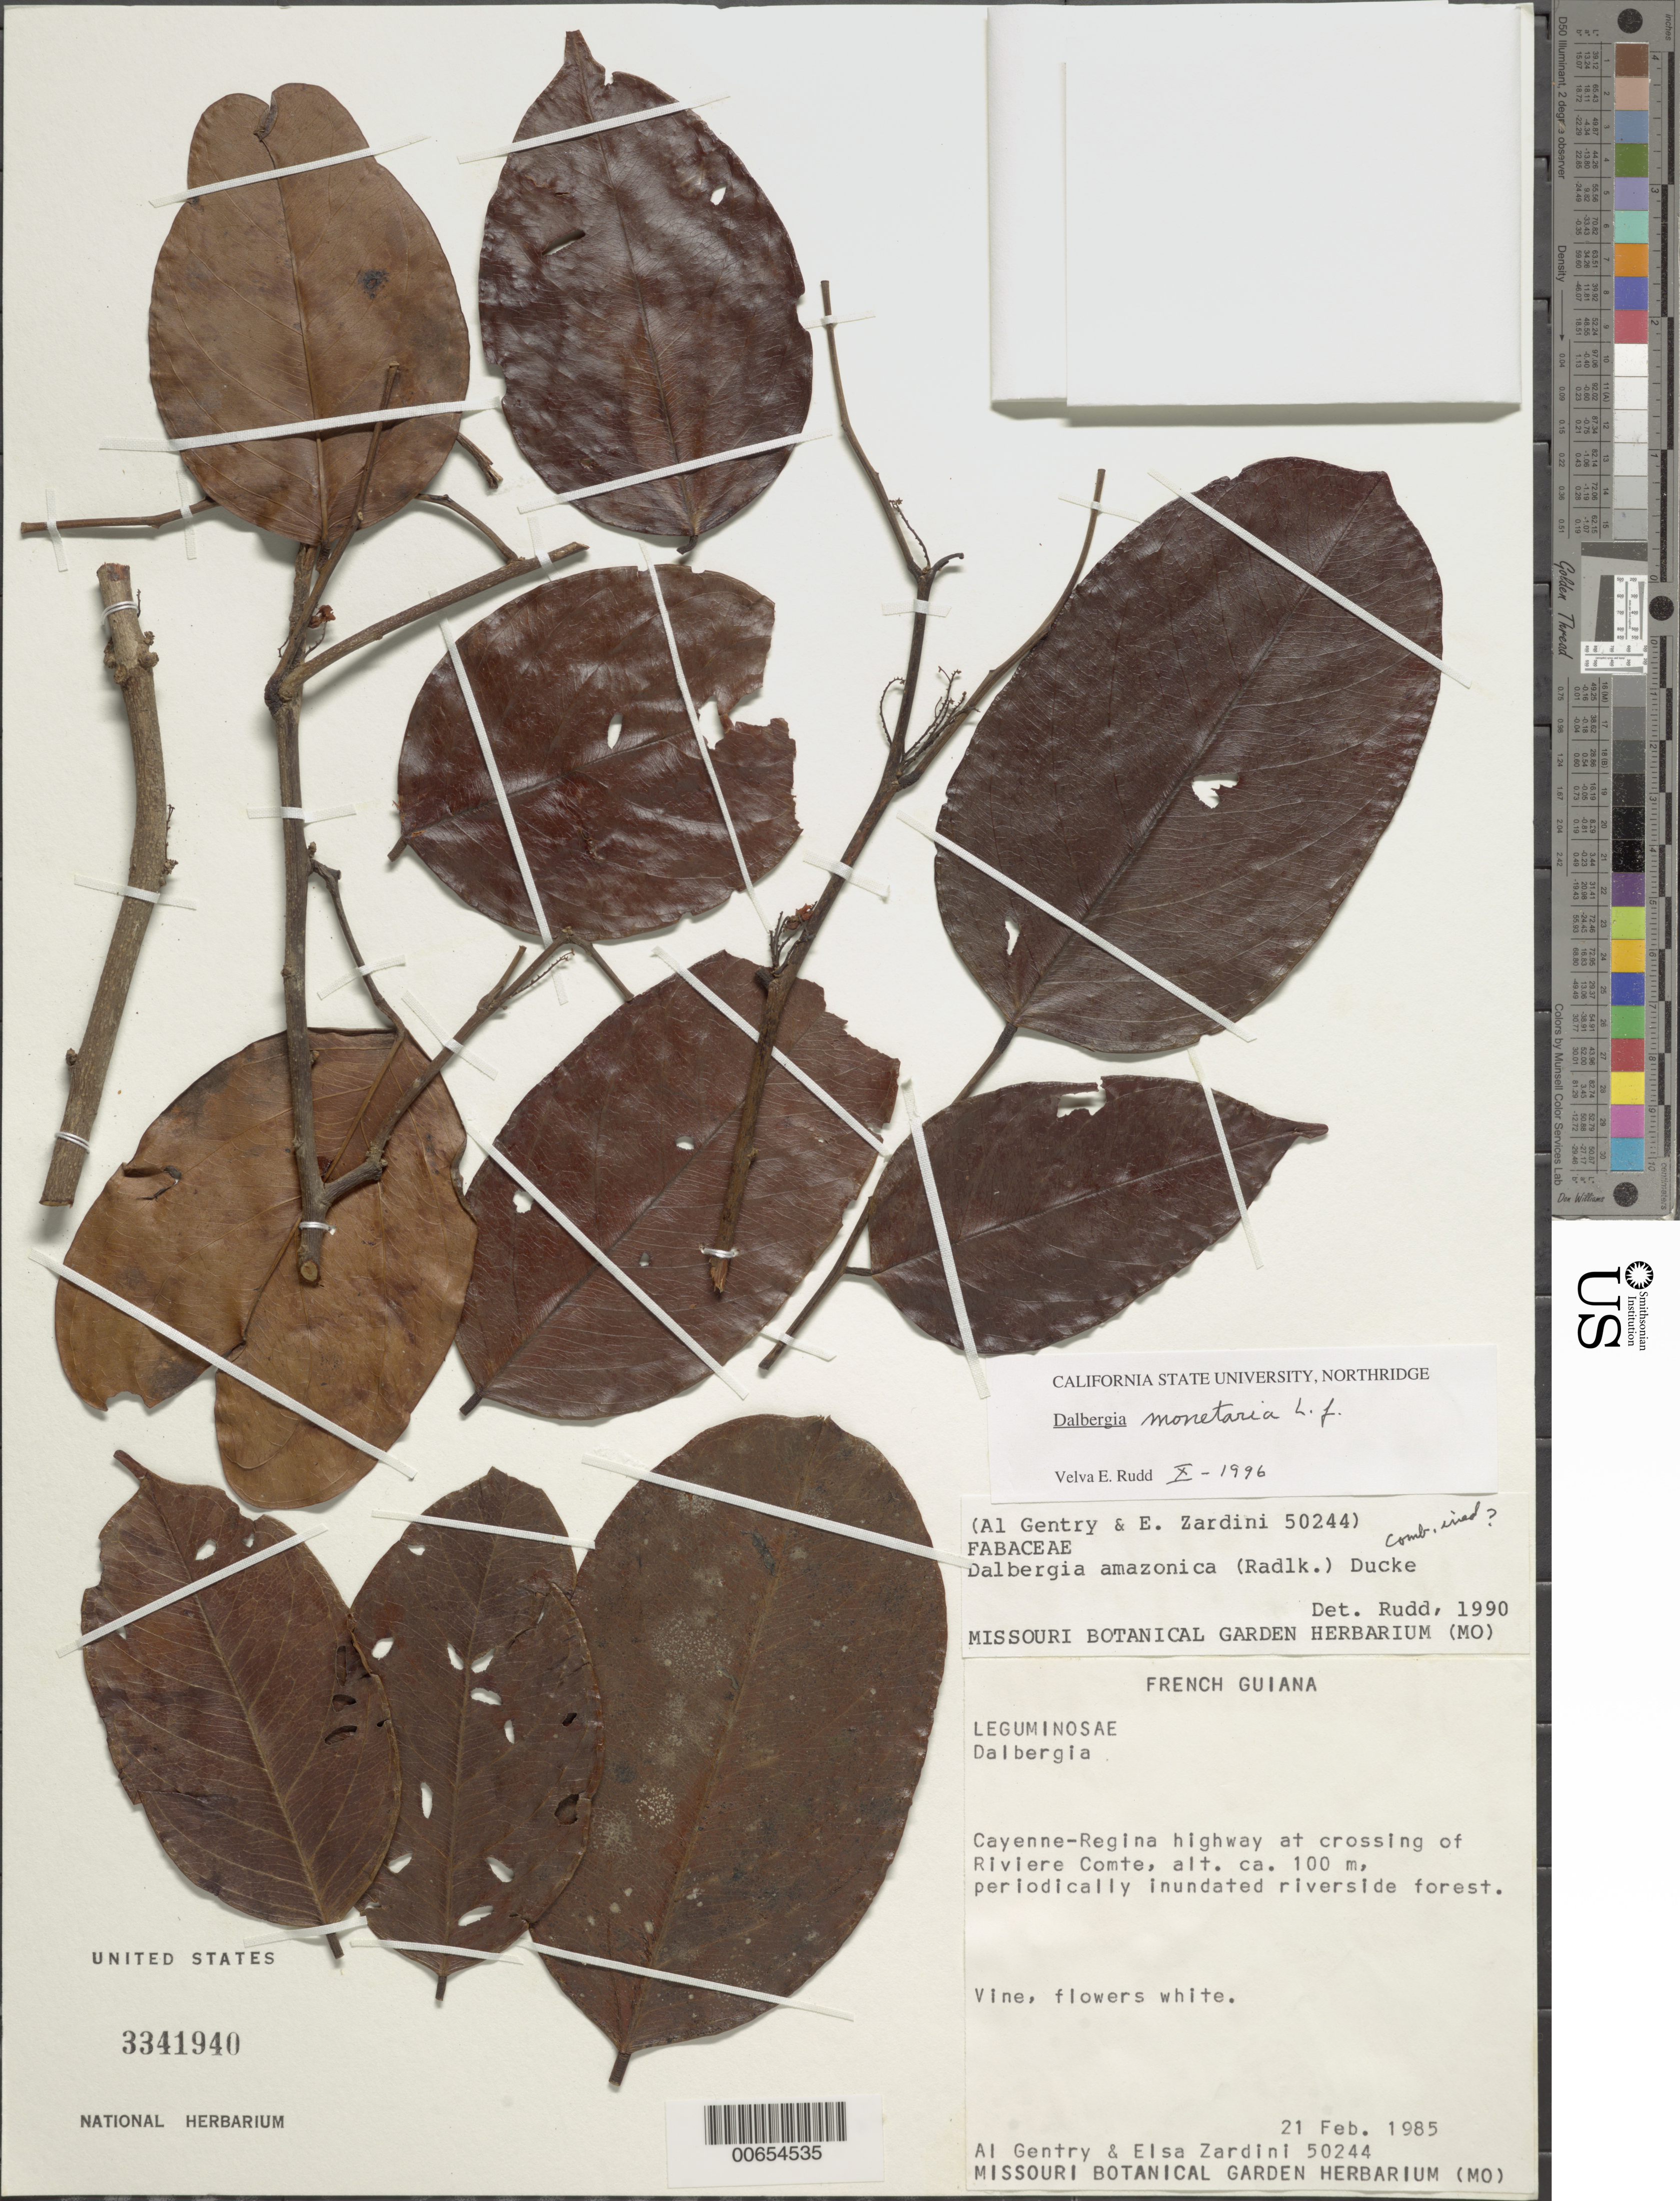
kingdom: Plantae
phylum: Tracheophyta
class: Magnoliopsida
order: Fabales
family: Fabaceae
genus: Dalbergia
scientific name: Dalbergia monetaria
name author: L. f.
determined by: Rudd, V. E.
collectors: A. H. Gentry & E. M. Zardini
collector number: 50244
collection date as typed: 21-Feb-85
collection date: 1985-02-21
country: French Guiana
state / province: Cayenne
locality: Cayenne-Regina Highway, at crossing of Rivière Comte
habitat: Periodically inundated riverside forest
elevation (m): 100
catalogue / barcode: US 3341940